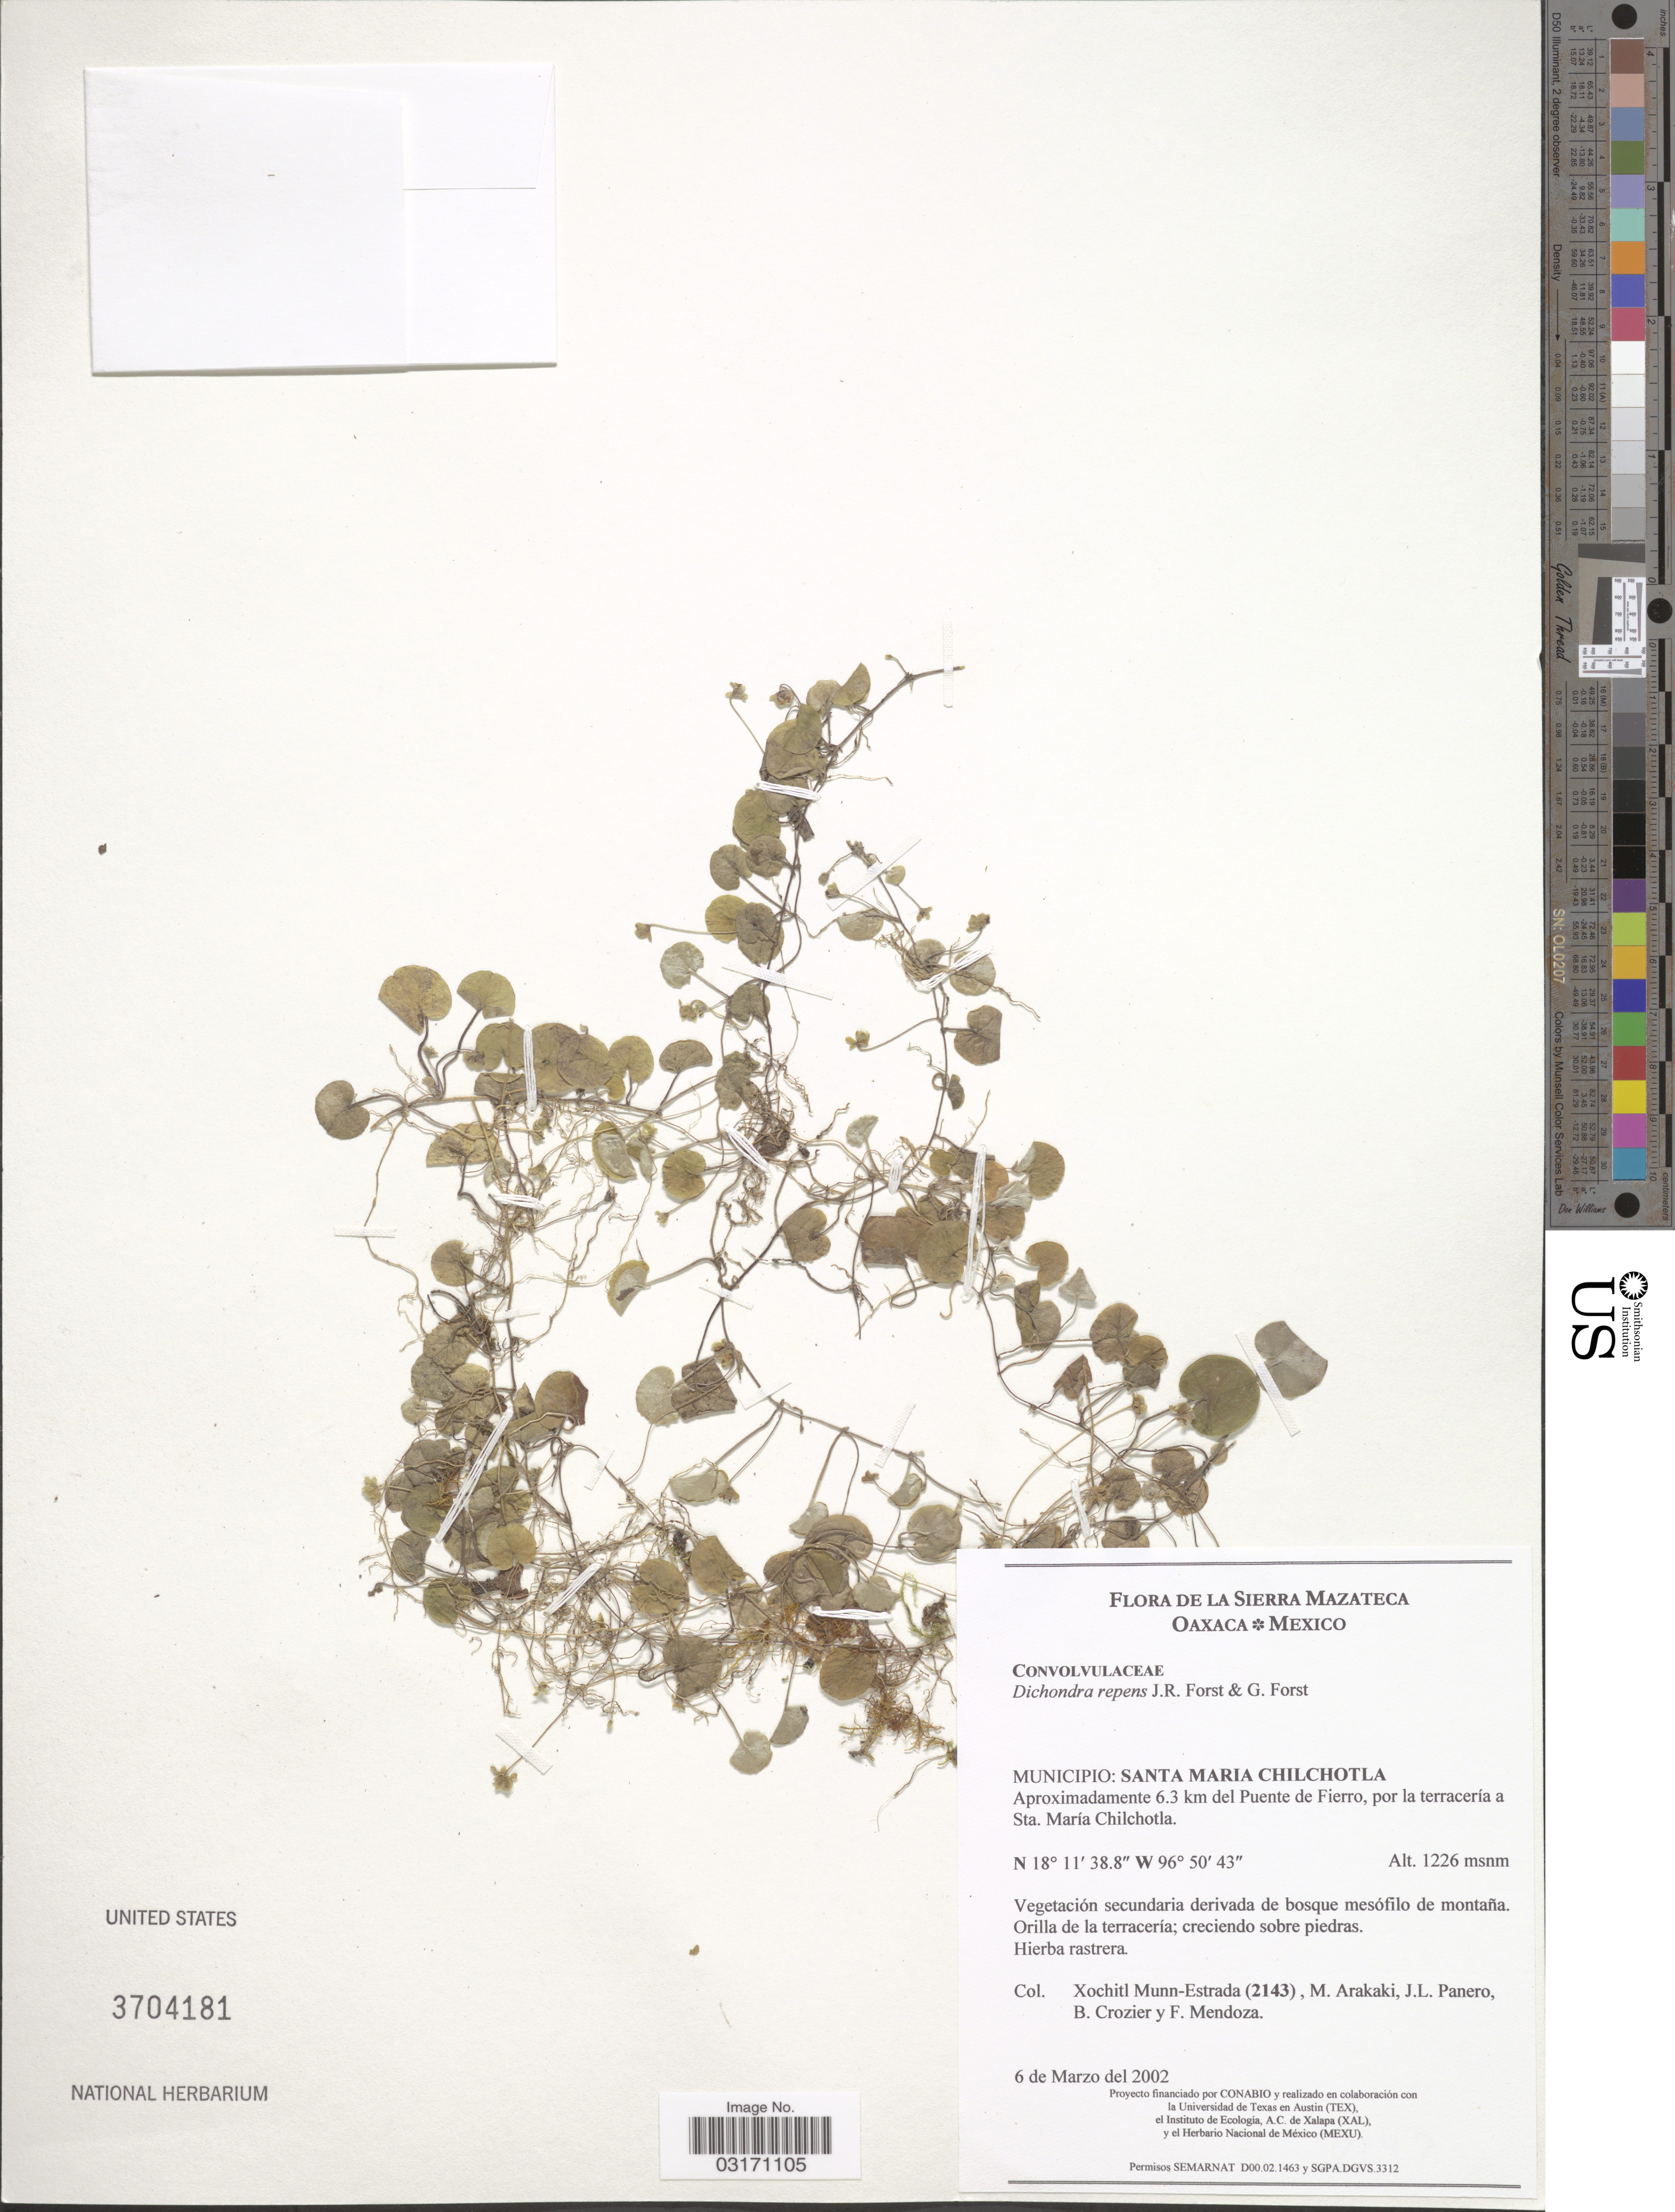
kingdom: Plantae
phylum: Tracheophyta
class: Magnoliopsida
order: Solanales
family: Convolvulaceae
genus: Dichondra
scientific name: Dichondra sericea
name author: Sw.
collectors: X. Munn-Estrada, M. Arakaki, J. L. Panero, B. Crozier & F. Mendoza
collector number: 2143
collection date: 2002-03-06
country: Mexico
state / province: Oaxaca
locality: De la Sierra Mazateca. Municipio: Santa Maria Chilchotla. Aproximadamente 6.3 km del Puente de Fierro, por la terracería a Sta. María Chilchotla.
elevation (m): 1226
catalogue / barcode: US 3704181